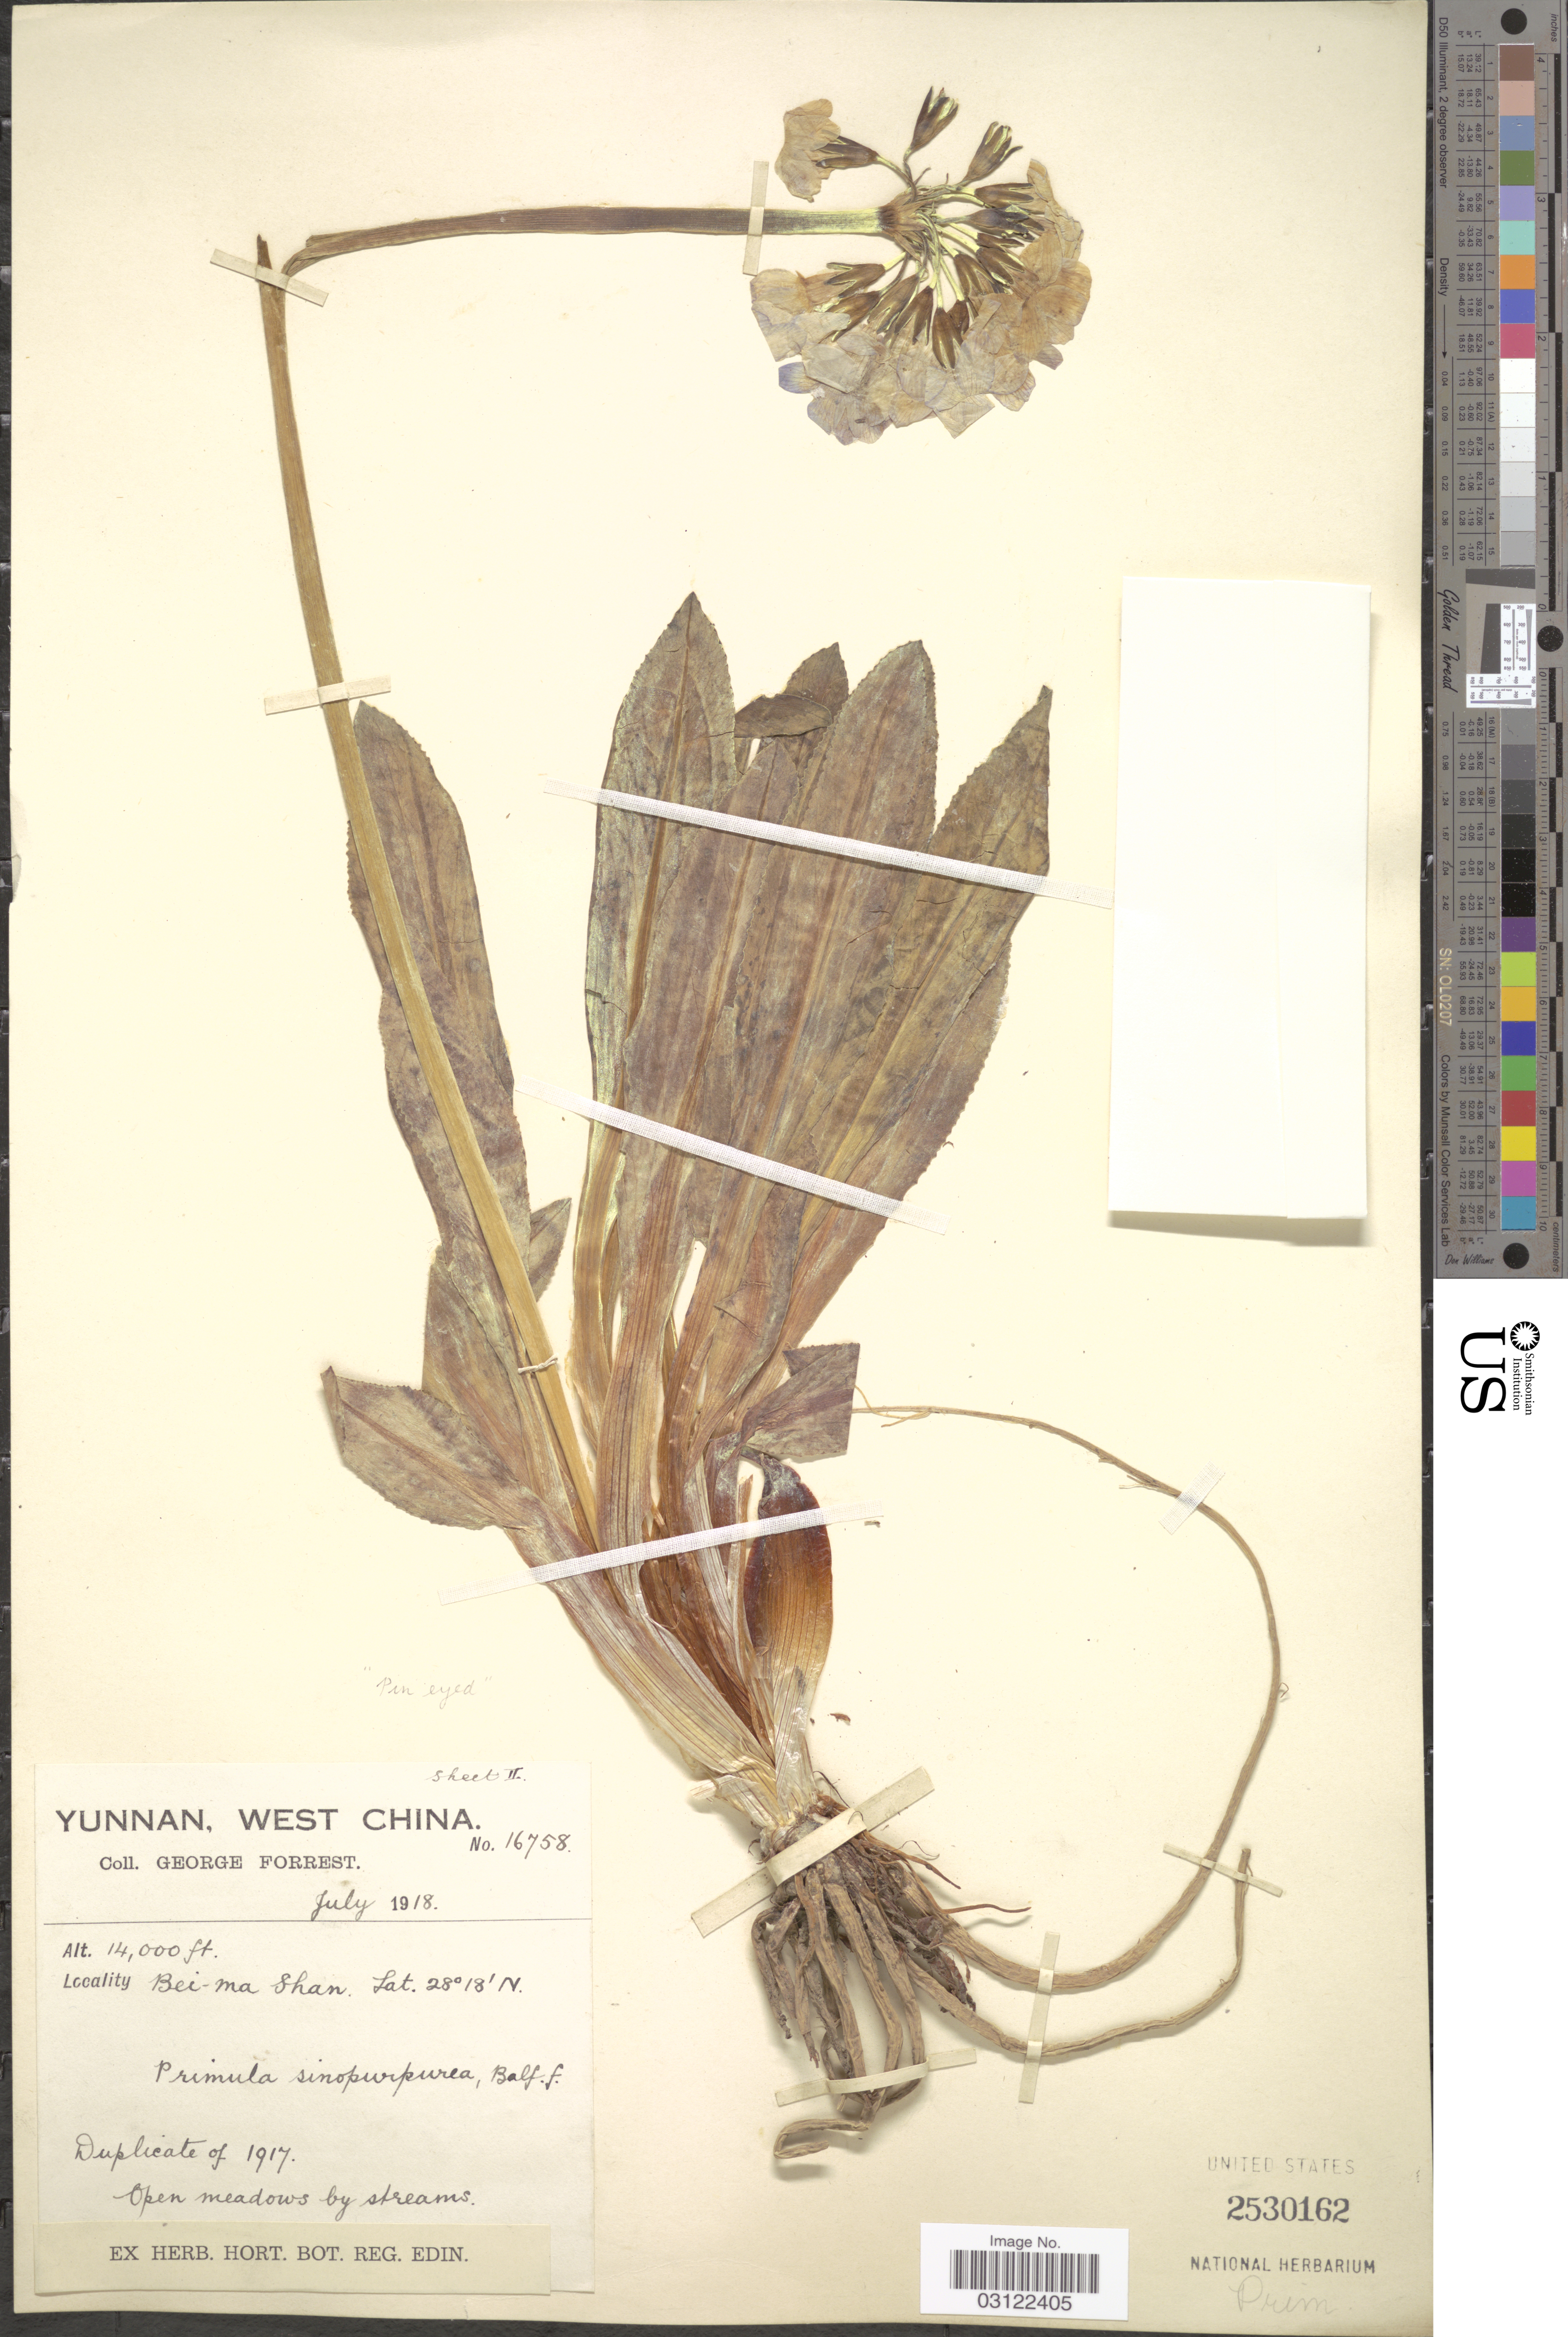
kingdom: Plantae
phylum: Tracheophyta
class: Magnoliopsida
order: Ericales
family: Primulaceae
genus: Primula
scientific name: Primula sinopurpurea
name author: Balf. f. ex Hutch.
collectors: G. Forrest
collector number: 16758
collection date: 1918-07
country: China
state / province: Yunnan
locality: West China. Bei-ma Shan.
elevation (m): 4267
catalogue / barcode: US 2530162